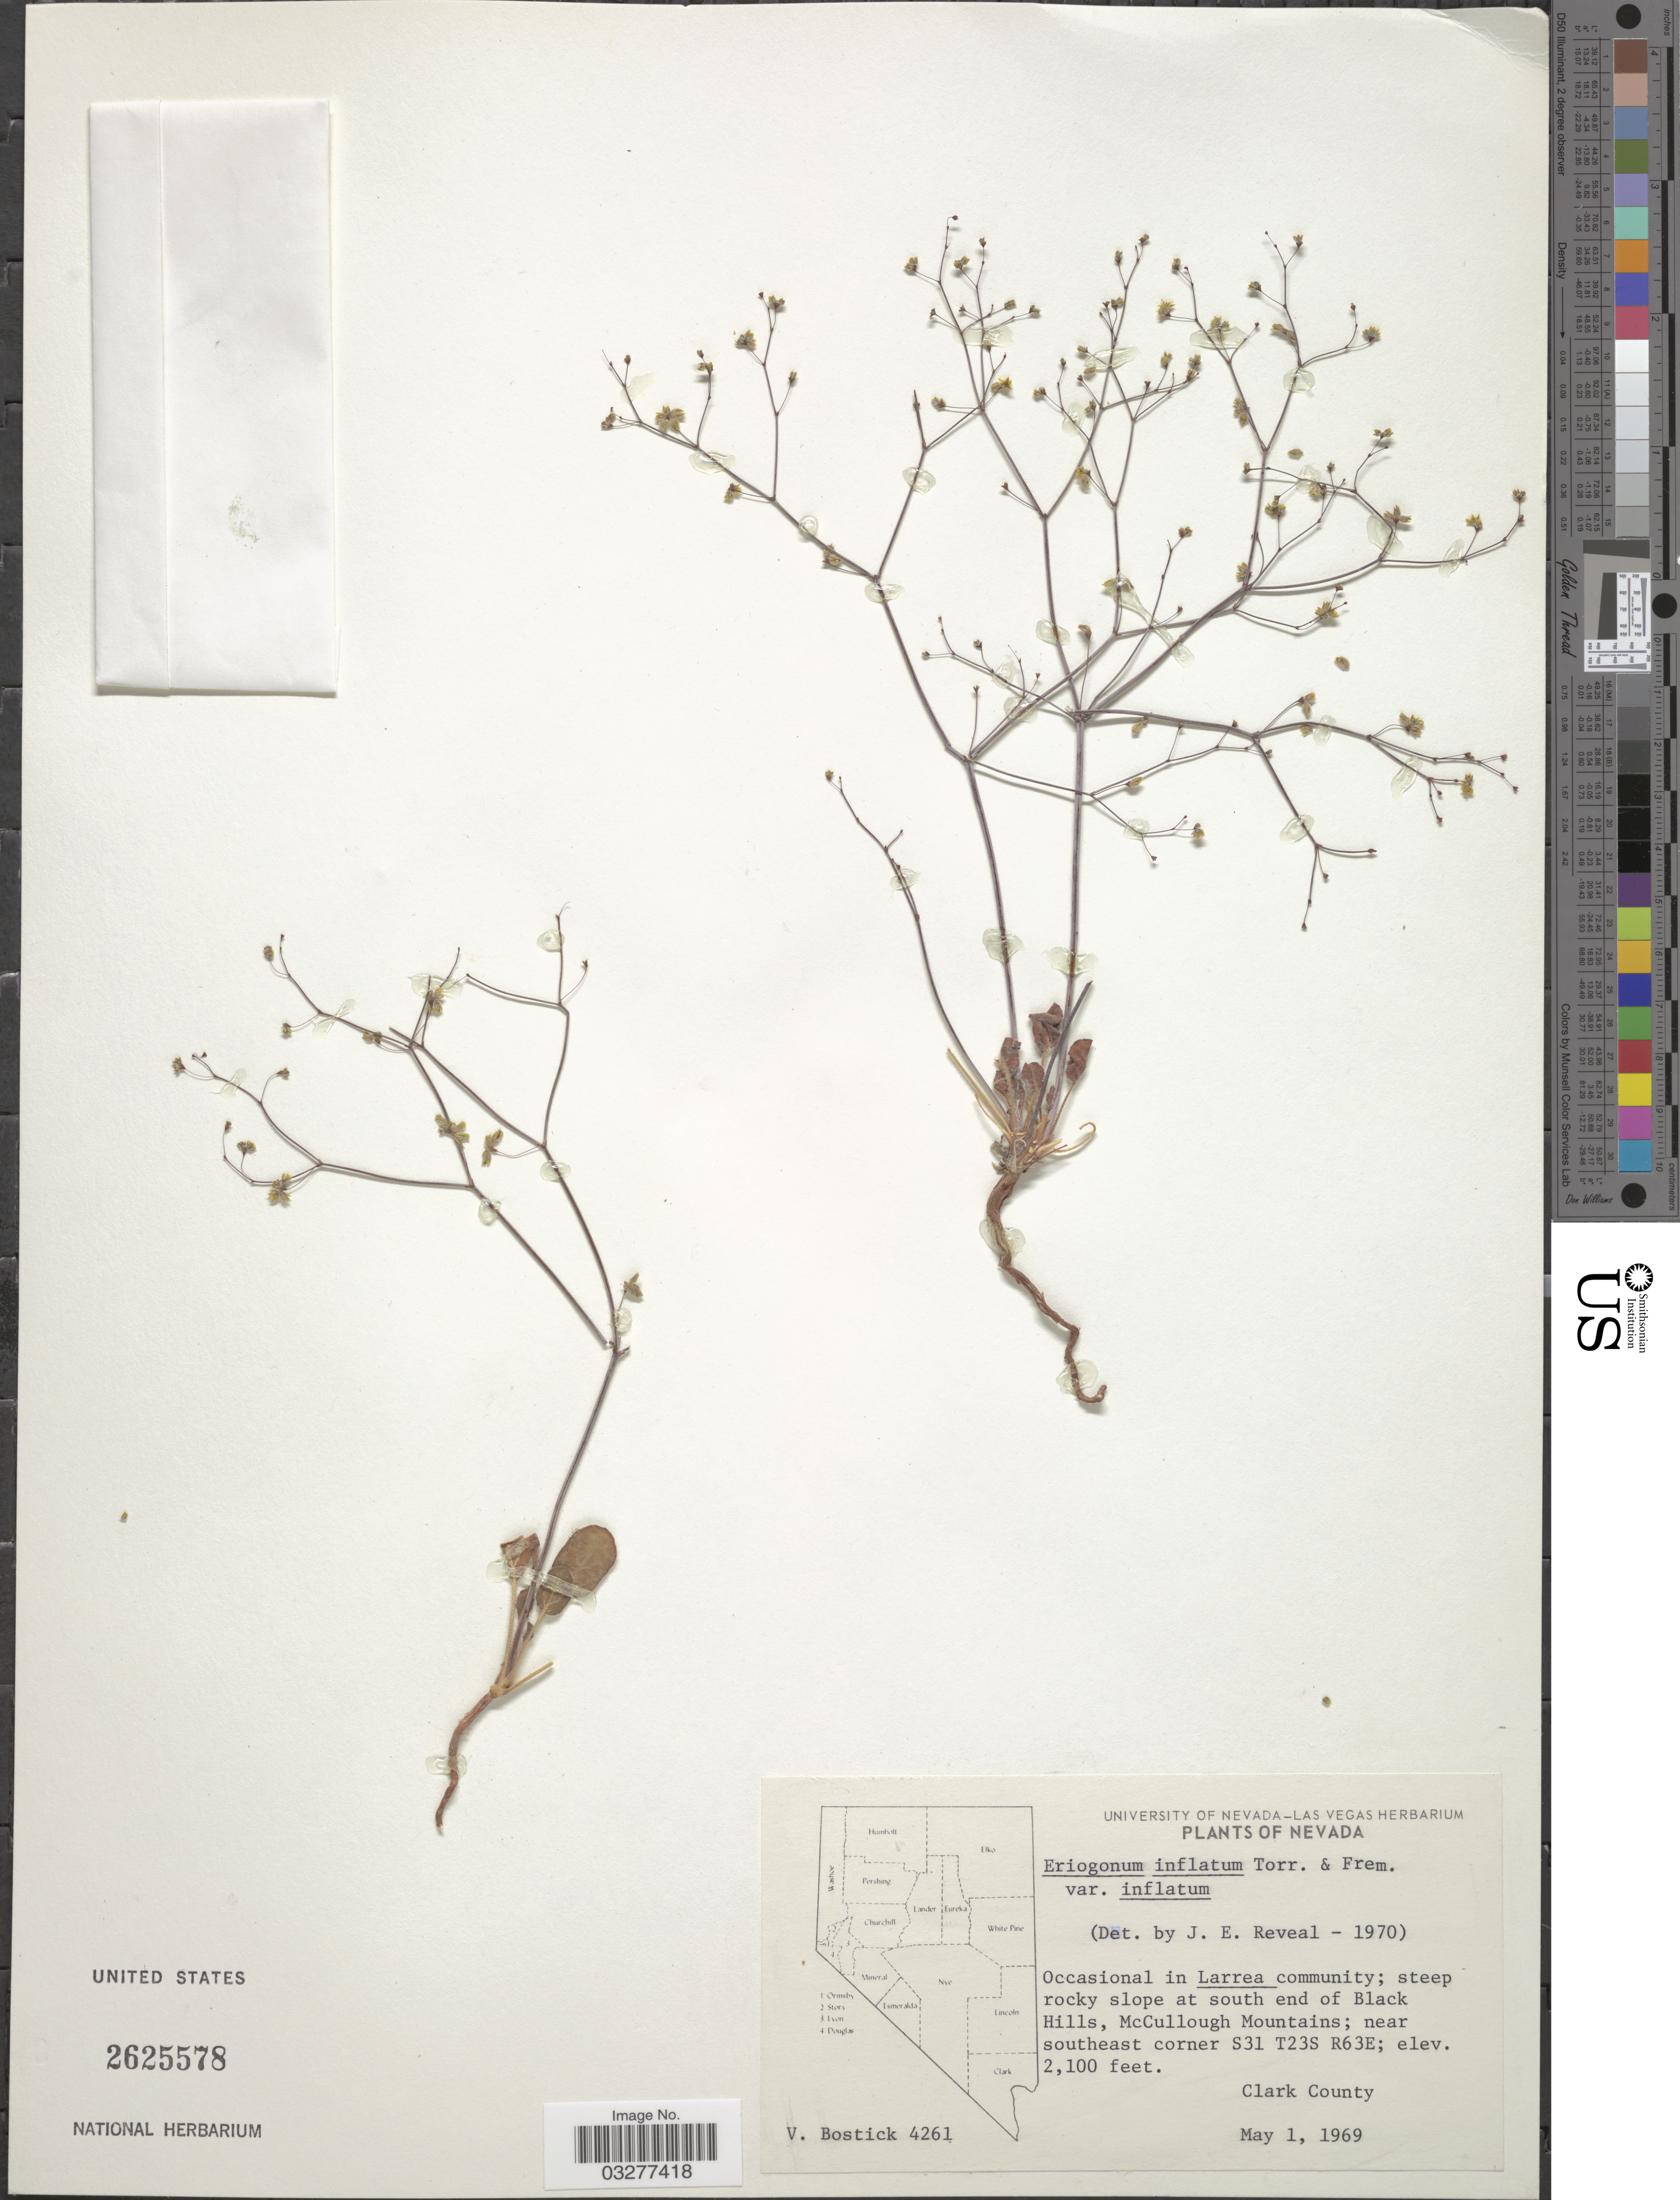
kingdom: Plantae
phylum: Tracheophyta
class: Magnoliopsida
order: Caryophyllales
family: Polygonaceae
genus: Eriogonum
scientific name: Eriogonum inflatum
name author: Torr. & Frém.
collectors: V. Bostick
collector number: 4261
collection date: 1969-05-01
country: United States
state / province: Nevada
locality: South end of Black Hills, McCullough Mountains; near southeast corner S31 T23S R63E. Clark County.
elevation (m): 640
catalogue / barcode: US 2625578